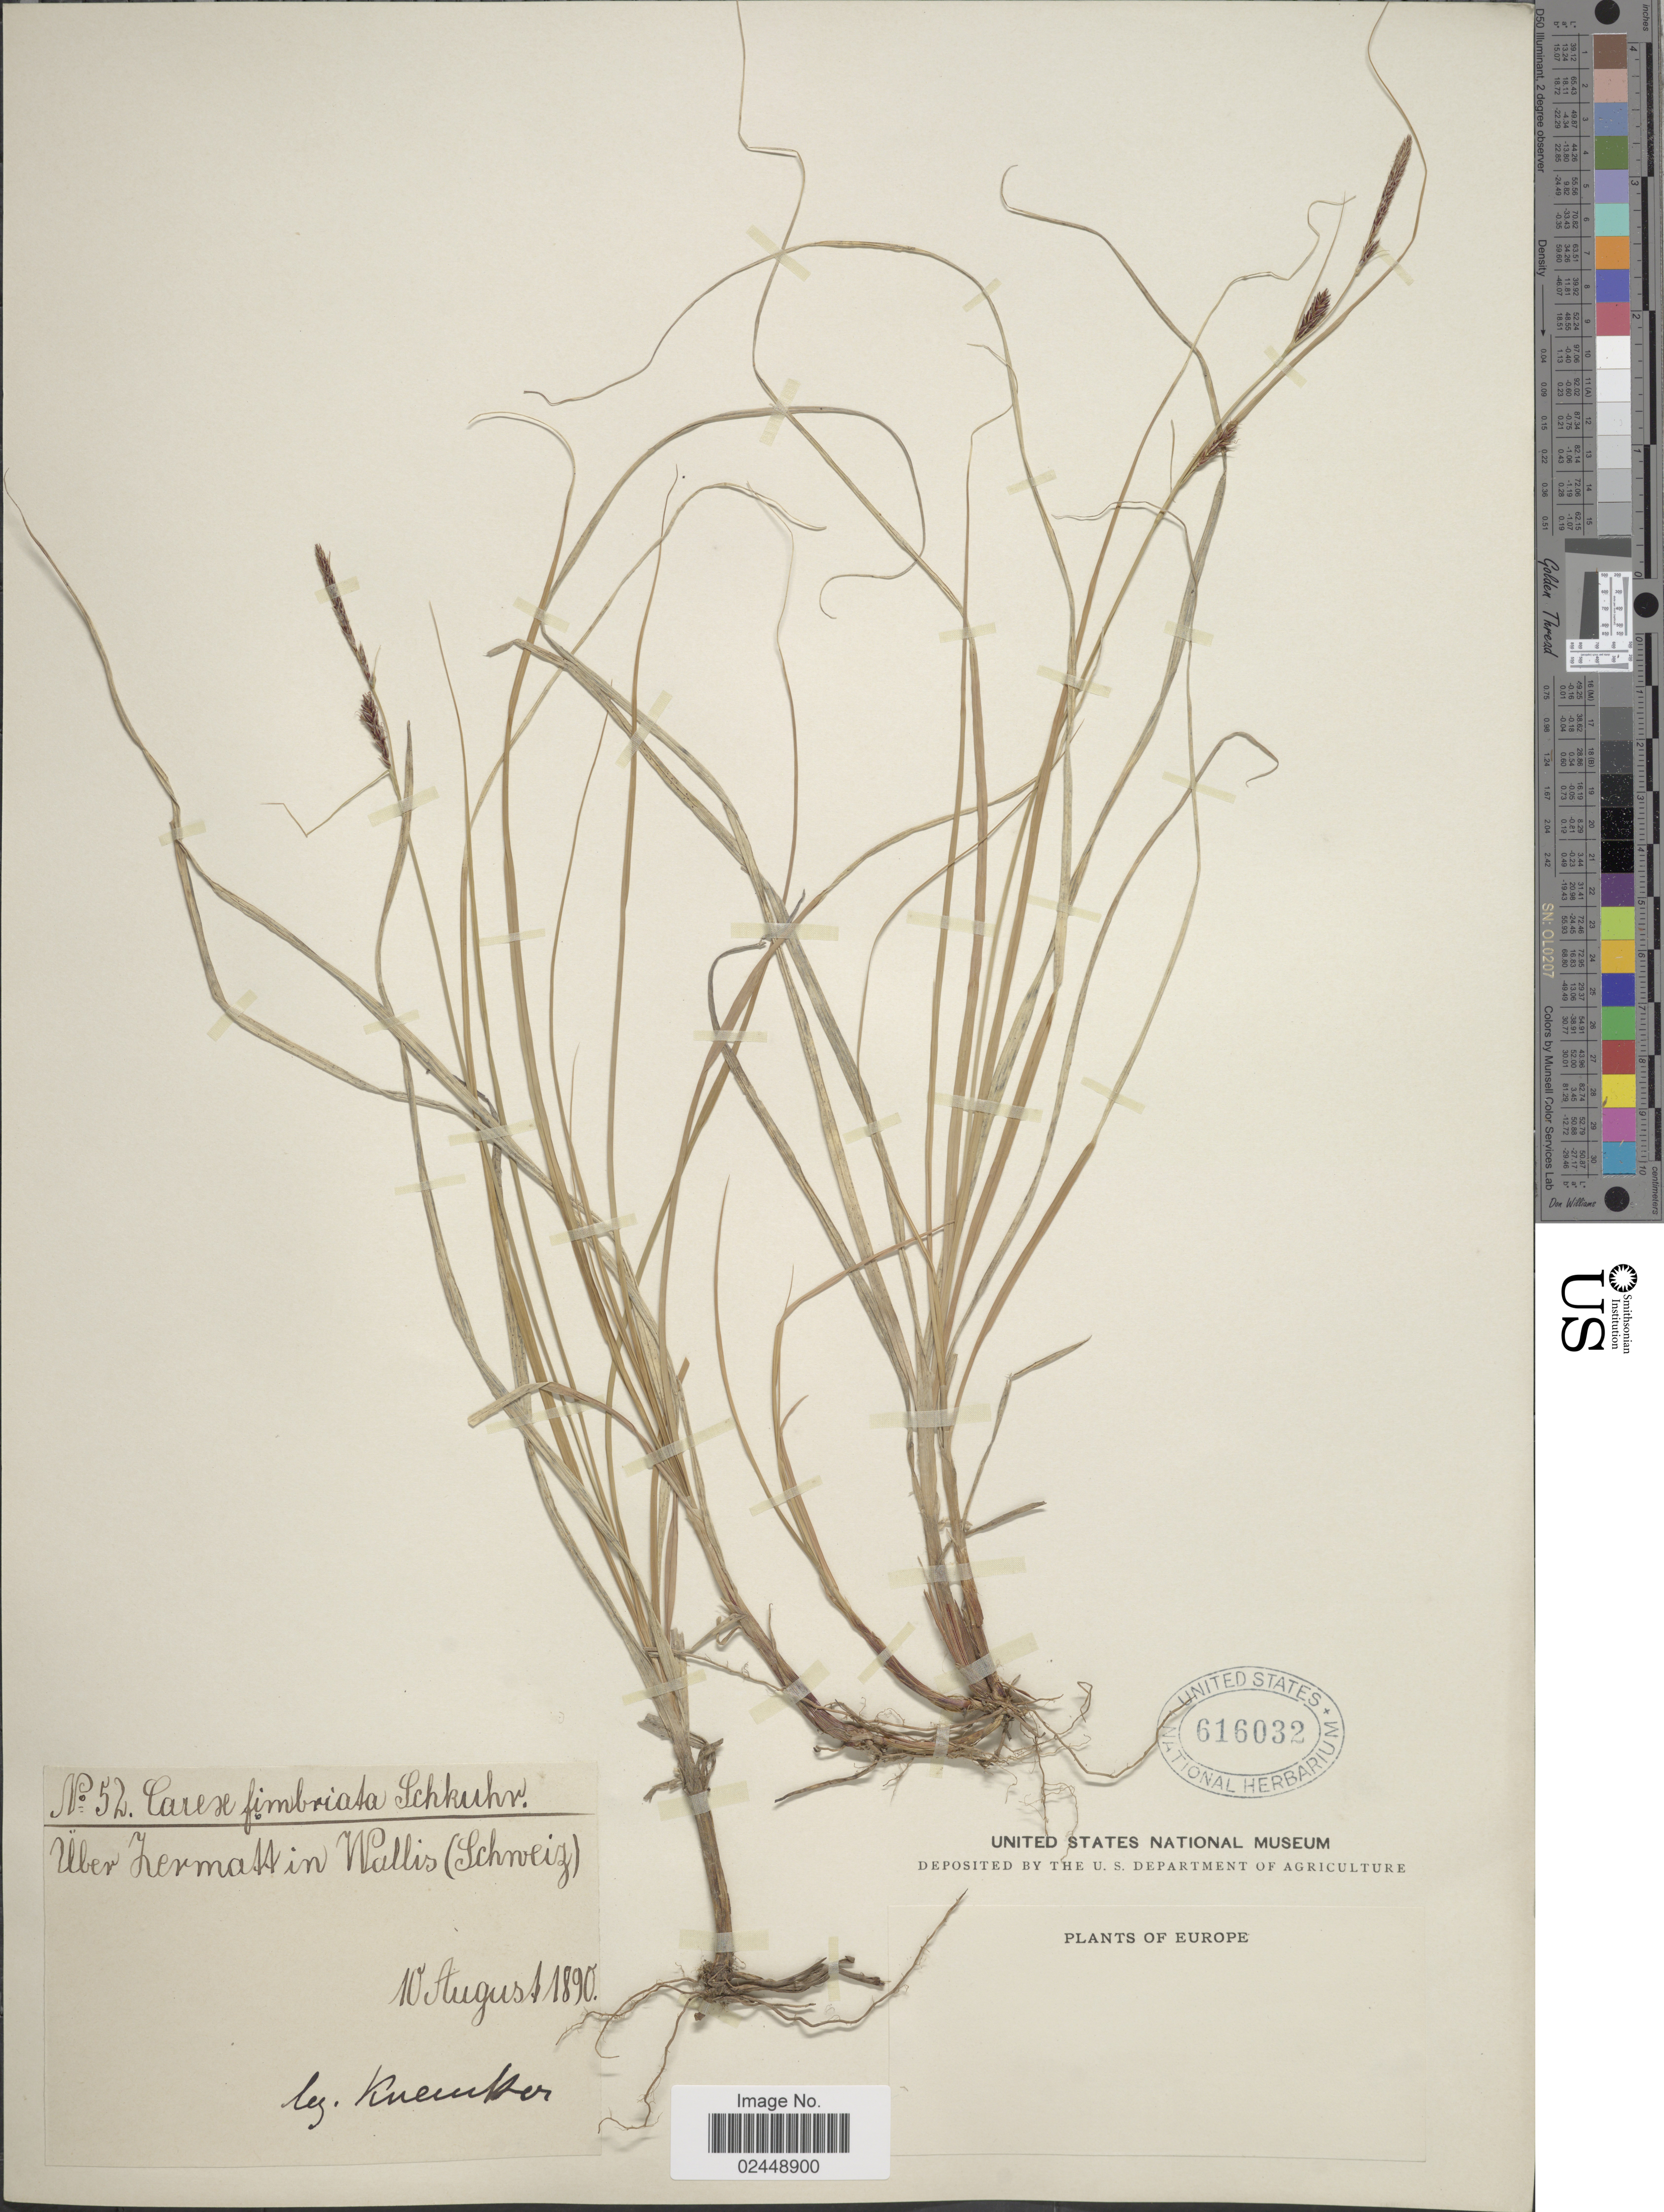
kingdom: Plantae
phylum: Tracheophyta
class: Liliopsida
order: Poales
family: Cyperaceae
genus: Carex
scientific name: Carex fimbriata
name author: Schkuhr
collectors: Kneucker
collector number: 52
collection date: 1890-08-10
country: Switzerland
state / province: Valais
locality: Uber Zermatt in Wallis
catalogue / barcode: US 616032